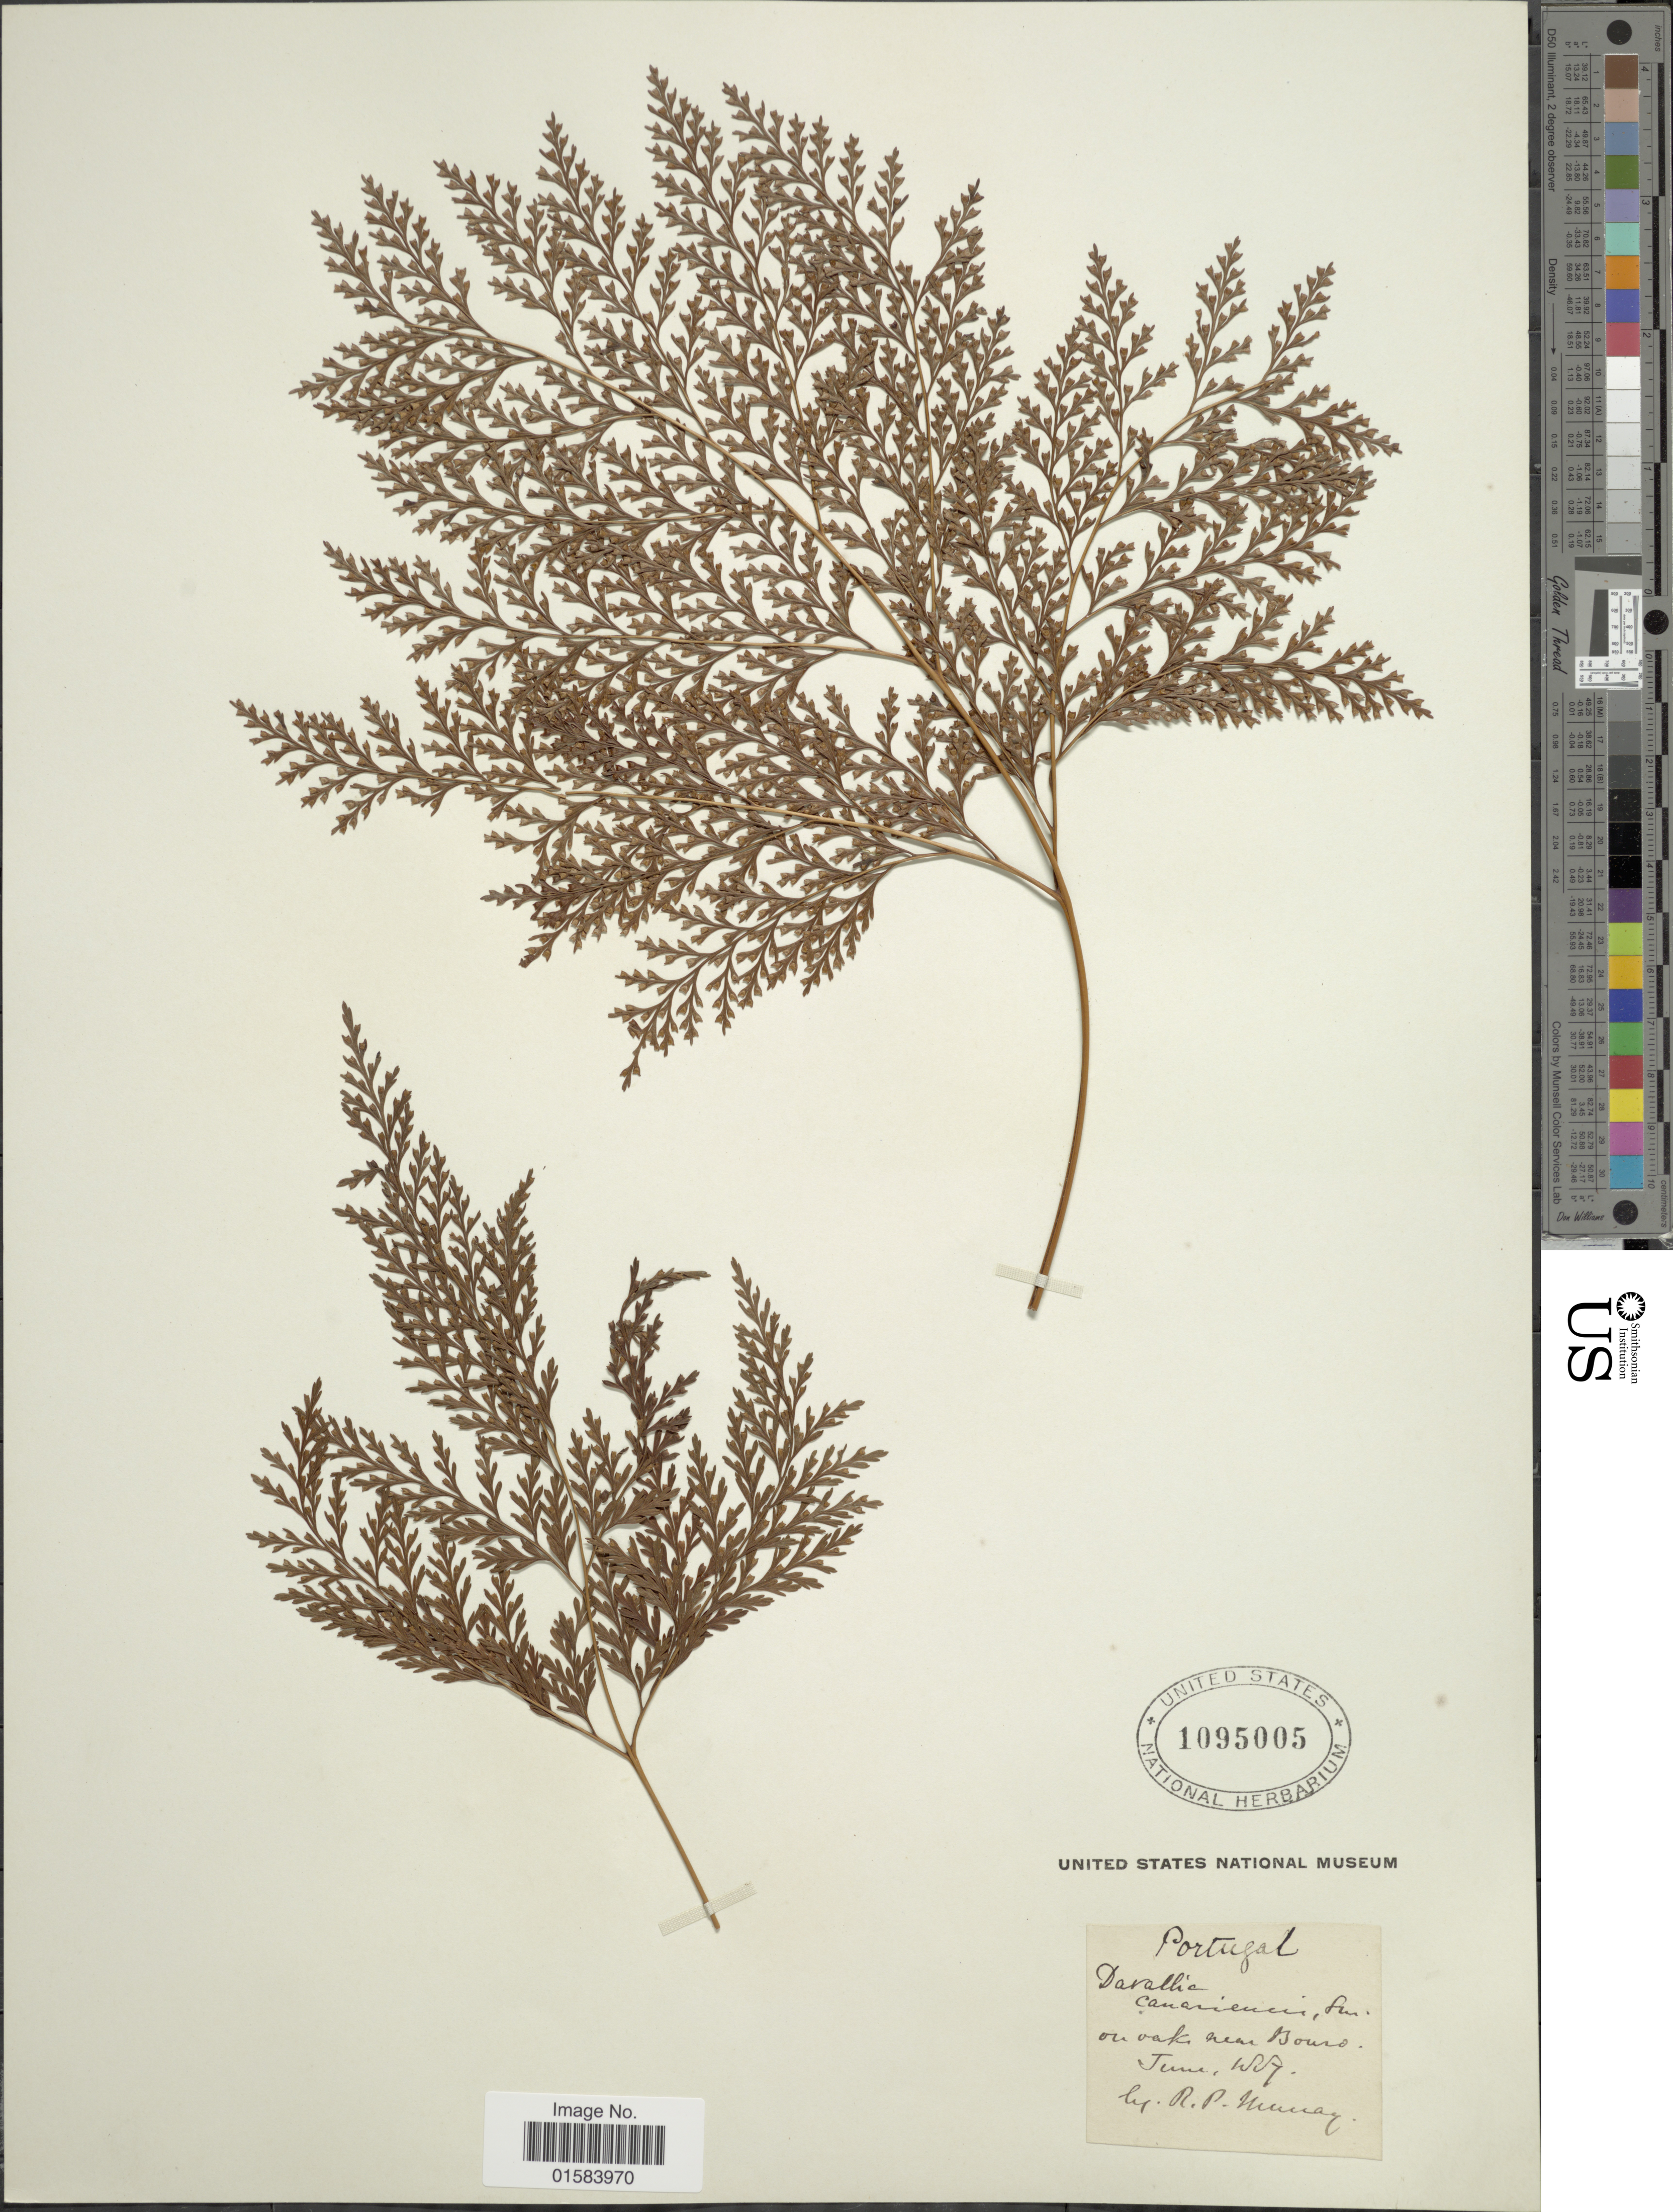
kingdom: Plantae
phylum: Tracheophyta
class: Polypodiopsida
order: Polypodiales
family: Davalliaceae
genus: Davallia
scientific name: Davallia canariensis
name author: (L.) Sm.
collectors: R. P. Murray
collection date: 1887-06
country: Portugal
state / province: Braga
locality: On oak, near Bouro [interpreted]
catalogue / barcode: US 1095005